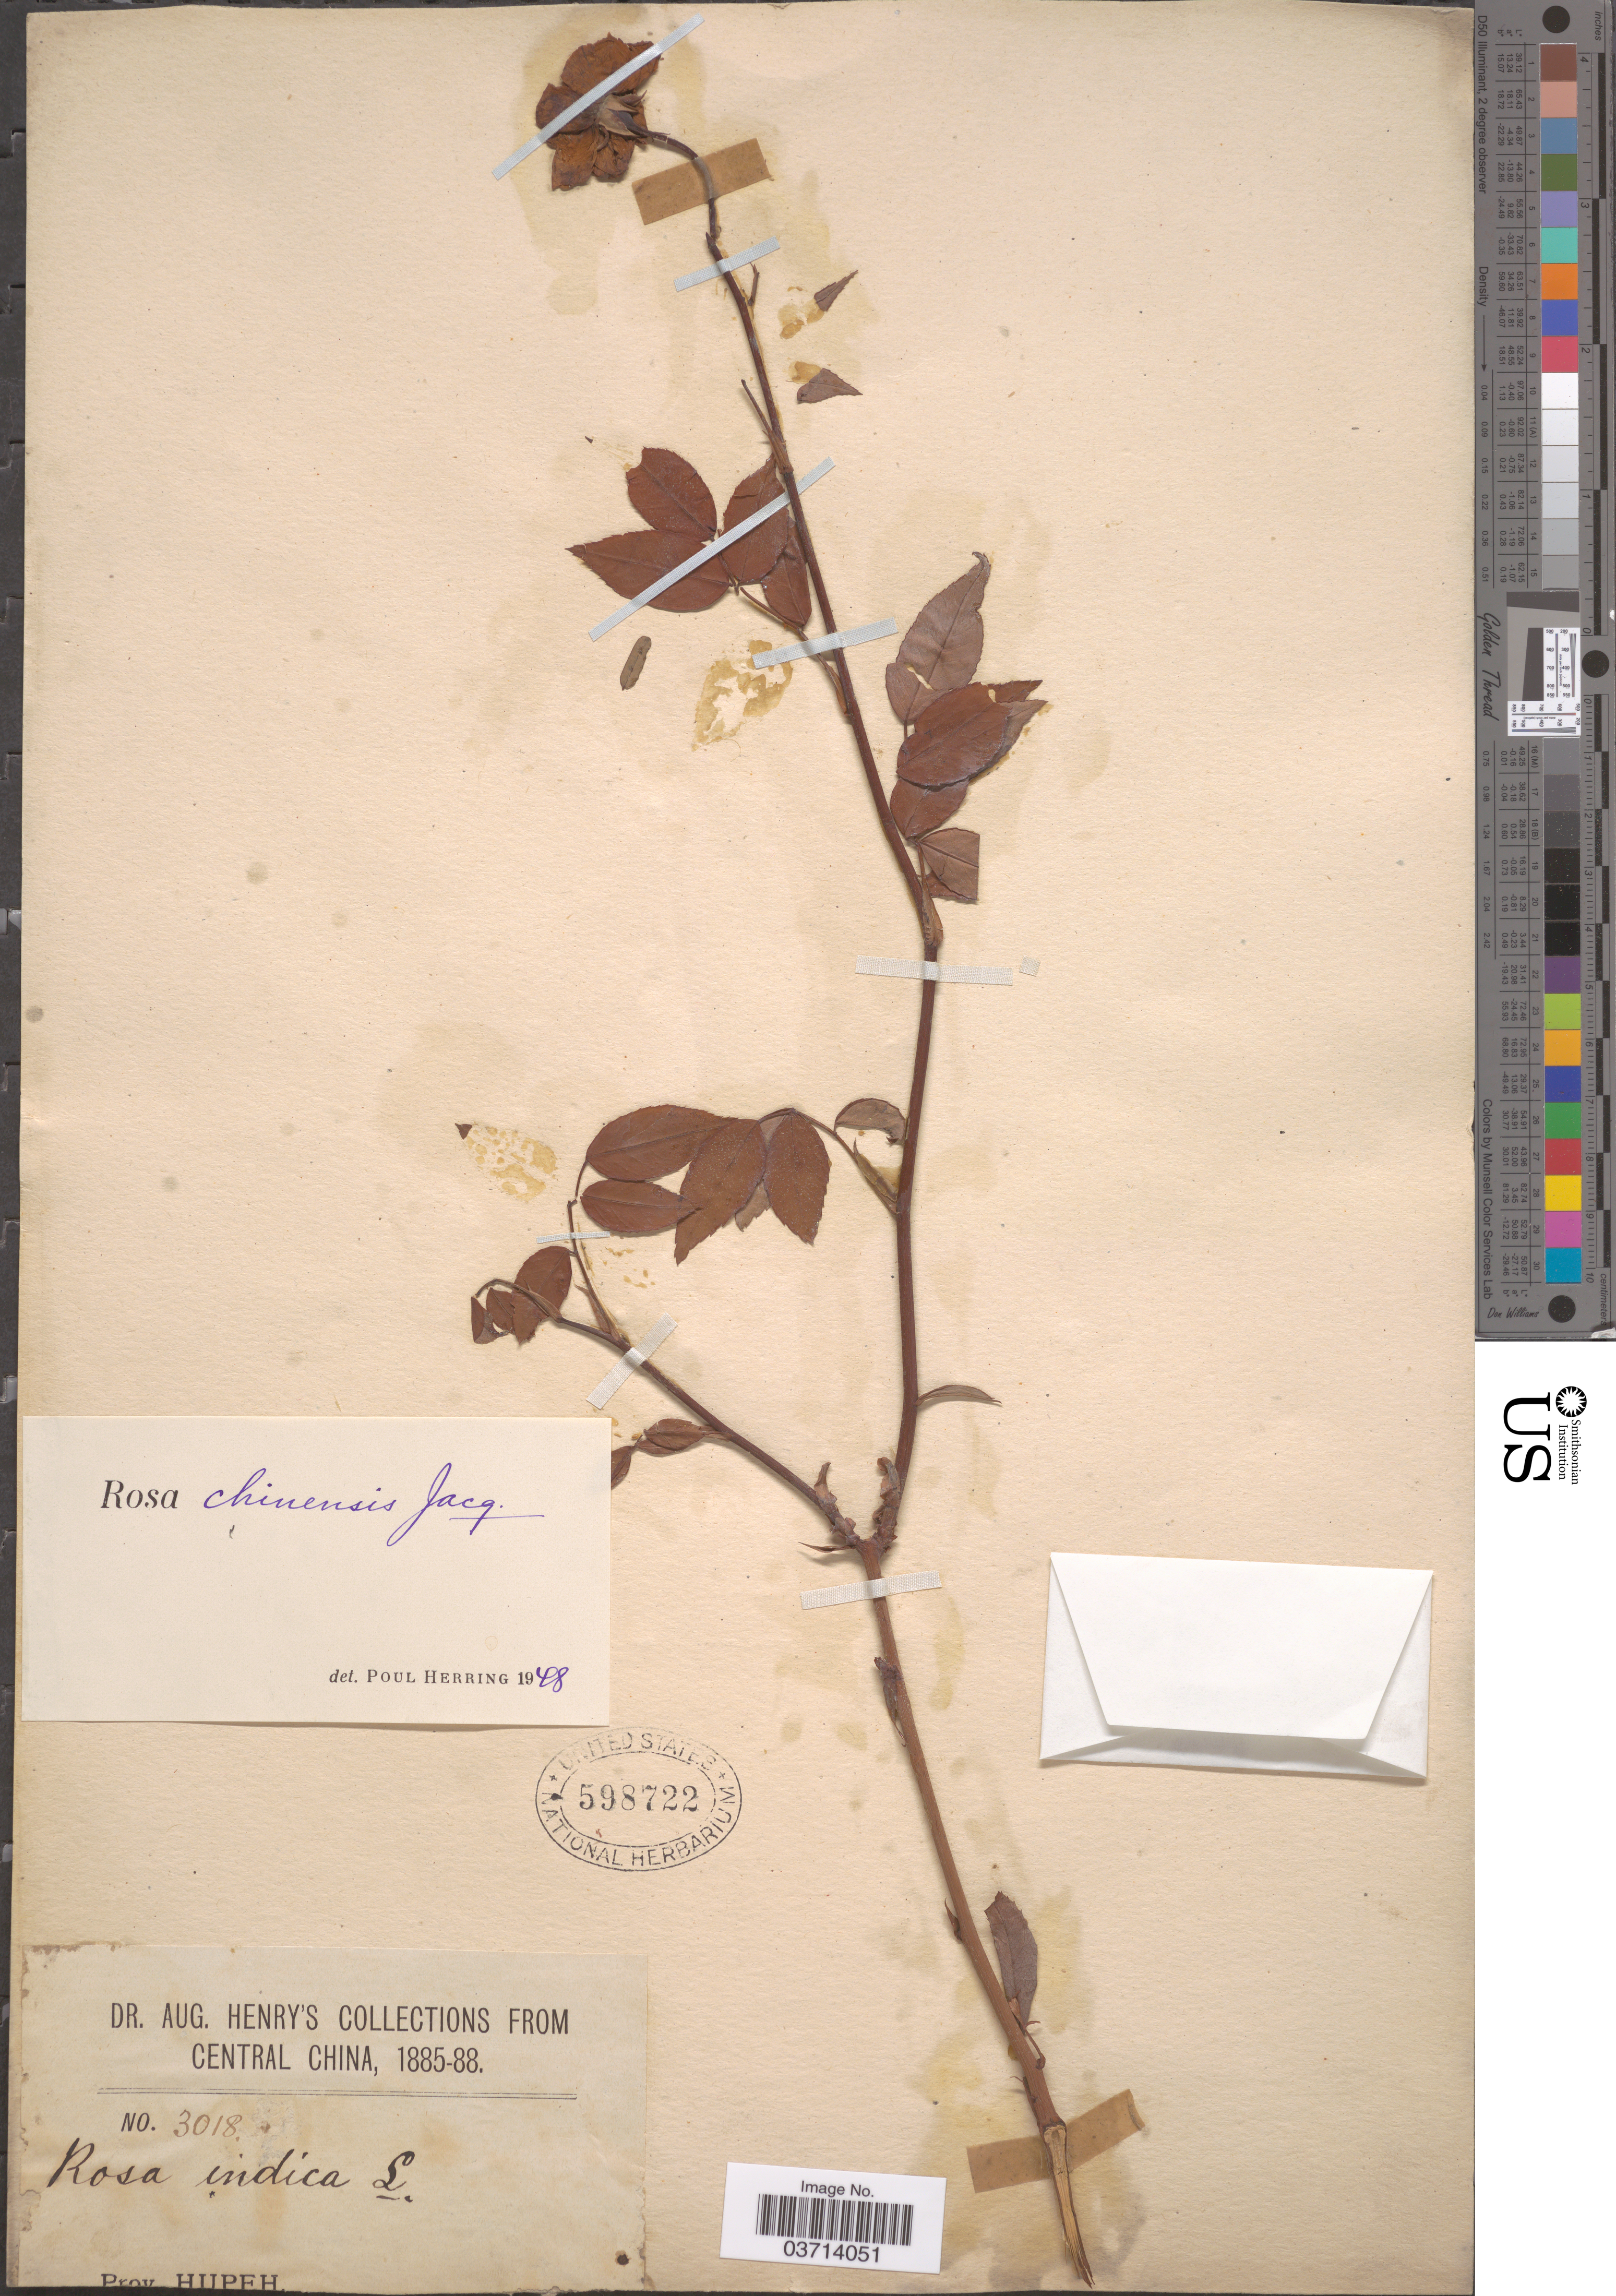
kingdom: Plantae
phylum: Tracheophyta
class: Magnoliopsida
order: Rosales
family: Rosaceae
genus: Rosa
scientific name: Rosa chinensis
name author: Jacq.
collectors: A. Henry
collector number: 3018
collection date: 1885/1888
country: China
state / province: Hubei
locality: Central China. Prov. Hupeh.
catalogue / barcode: US 598722